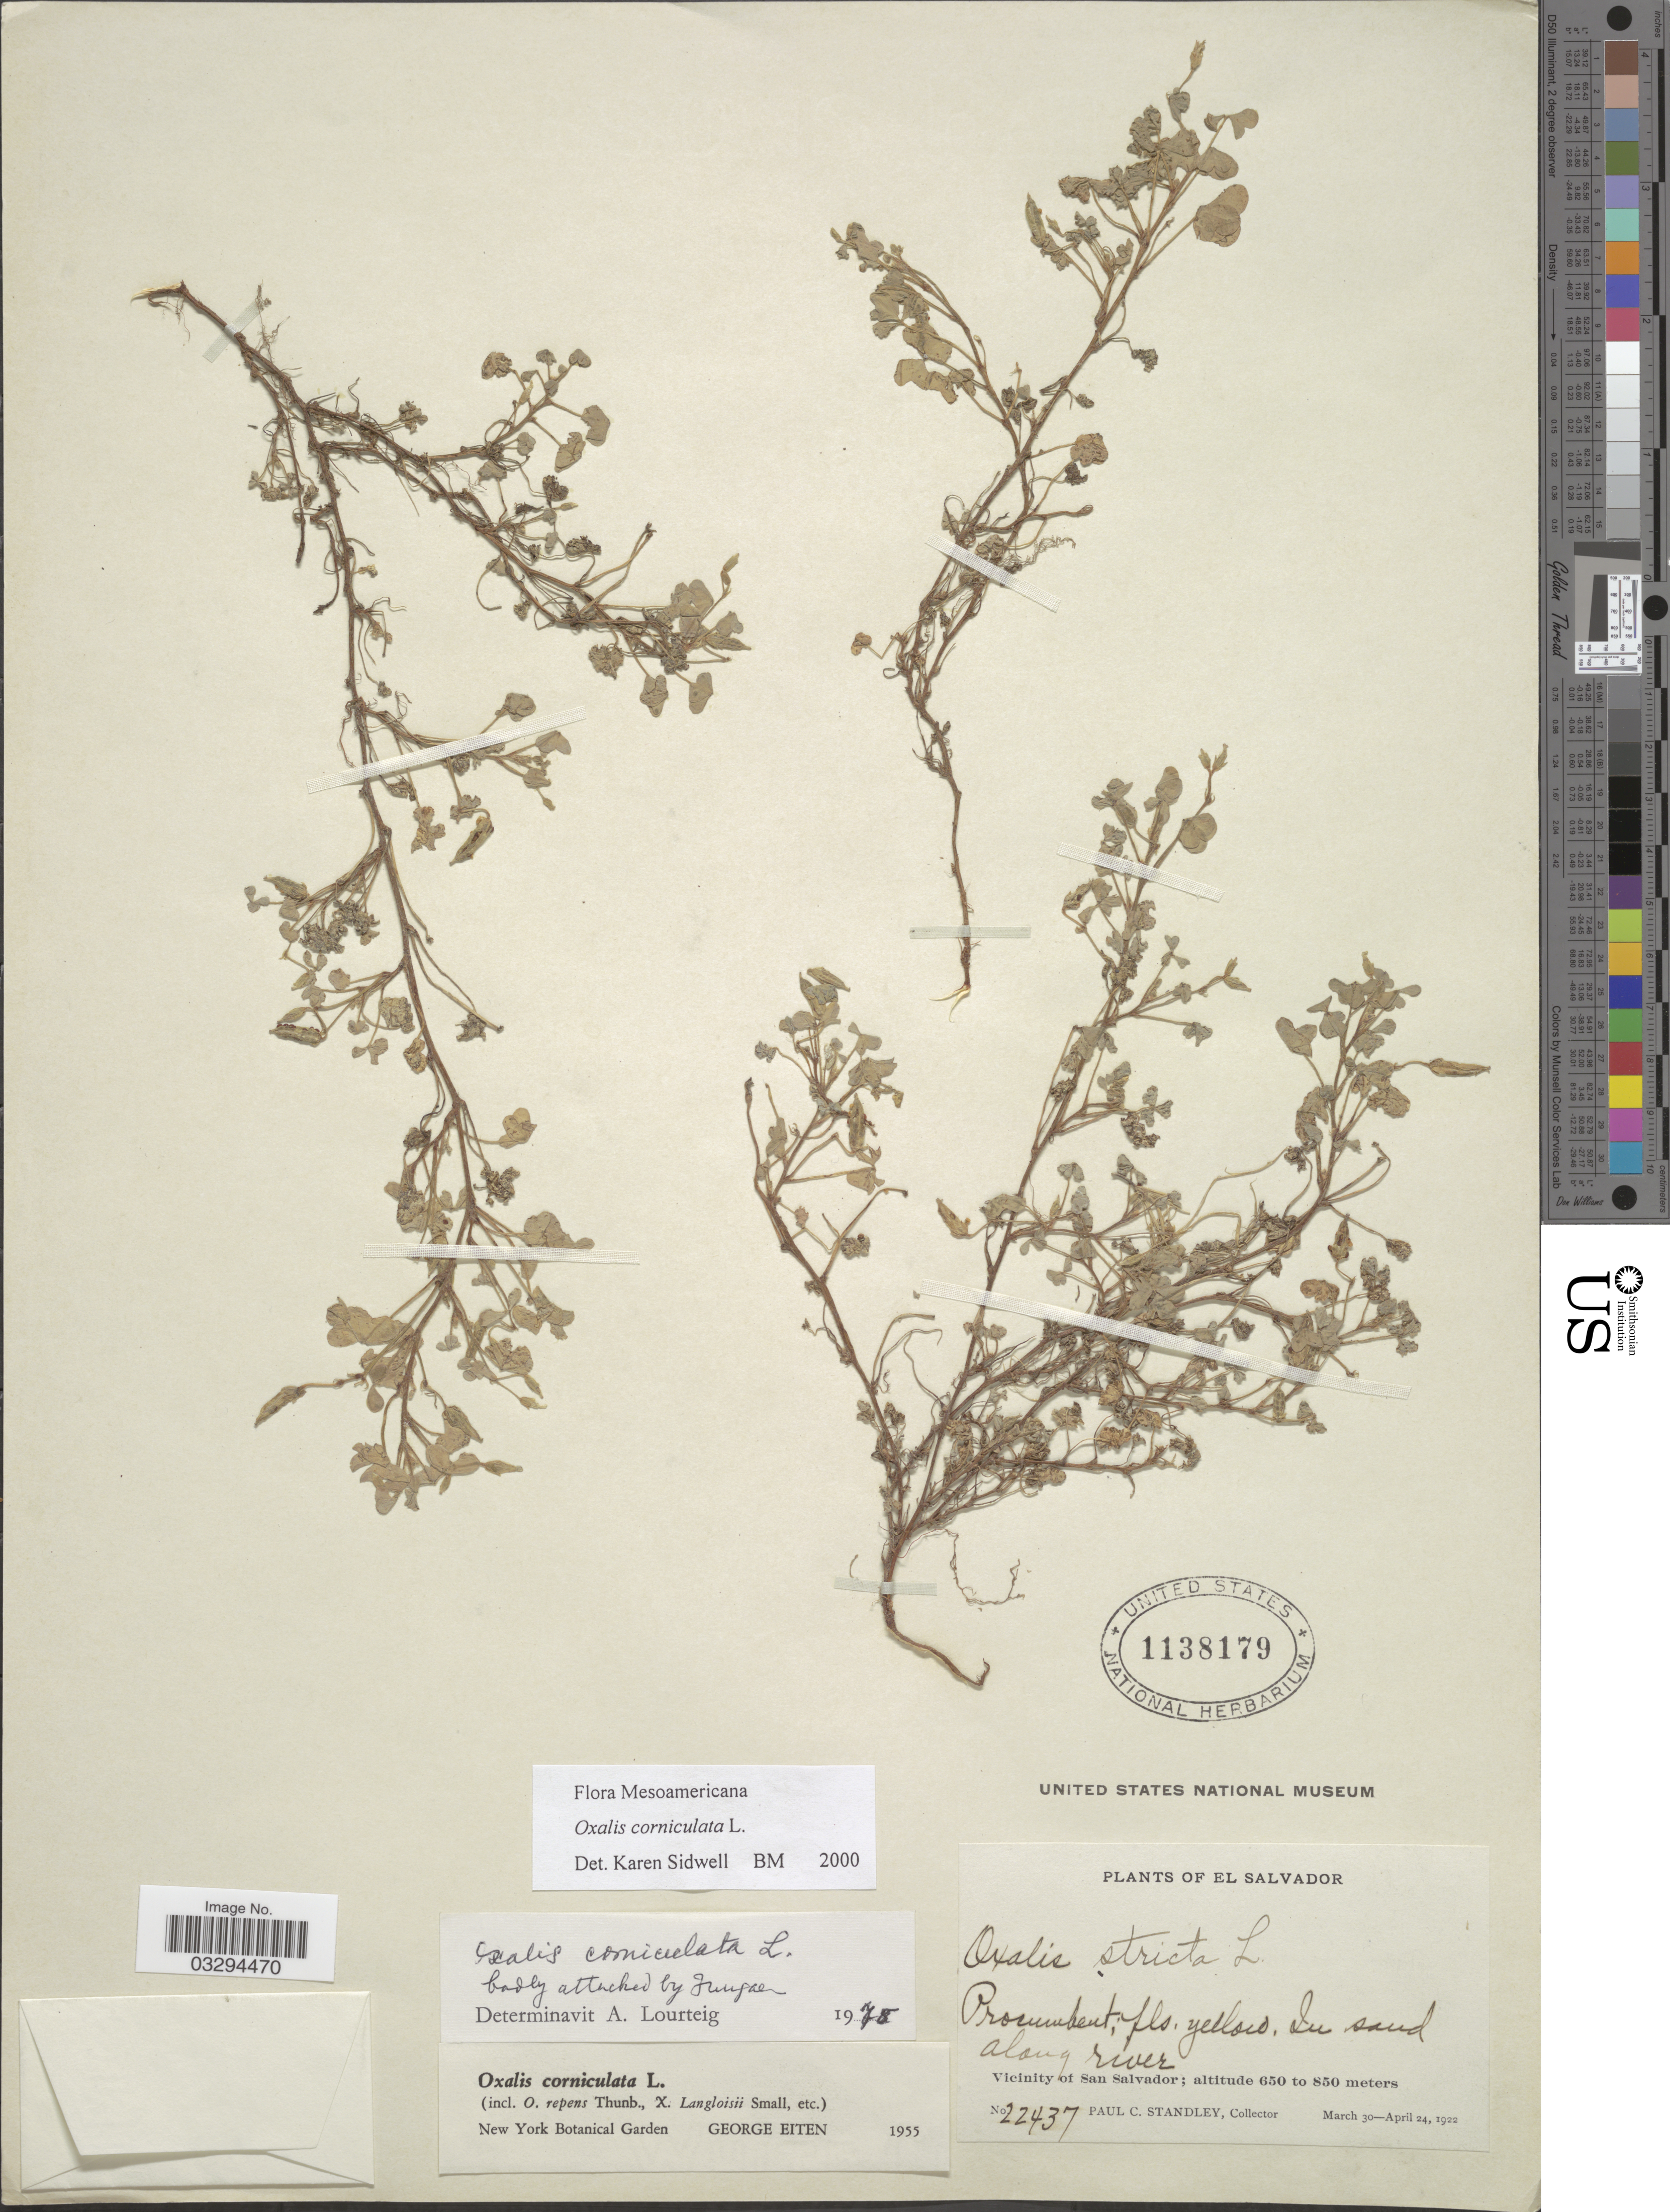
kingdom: Plantae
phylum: Tracheophyta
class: Magnoliopsida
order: Oxalidales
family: Oxalidaceae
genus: Oxalis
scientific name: Oxalis corniculata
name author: L.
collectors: P. C. Standley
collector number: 22437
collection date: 1922-03-30/1922-04-24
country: El Salvador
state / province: San Salvador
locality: In sand along river, Vicinity of San Salvador.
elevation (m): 650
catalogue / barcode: US 1138179